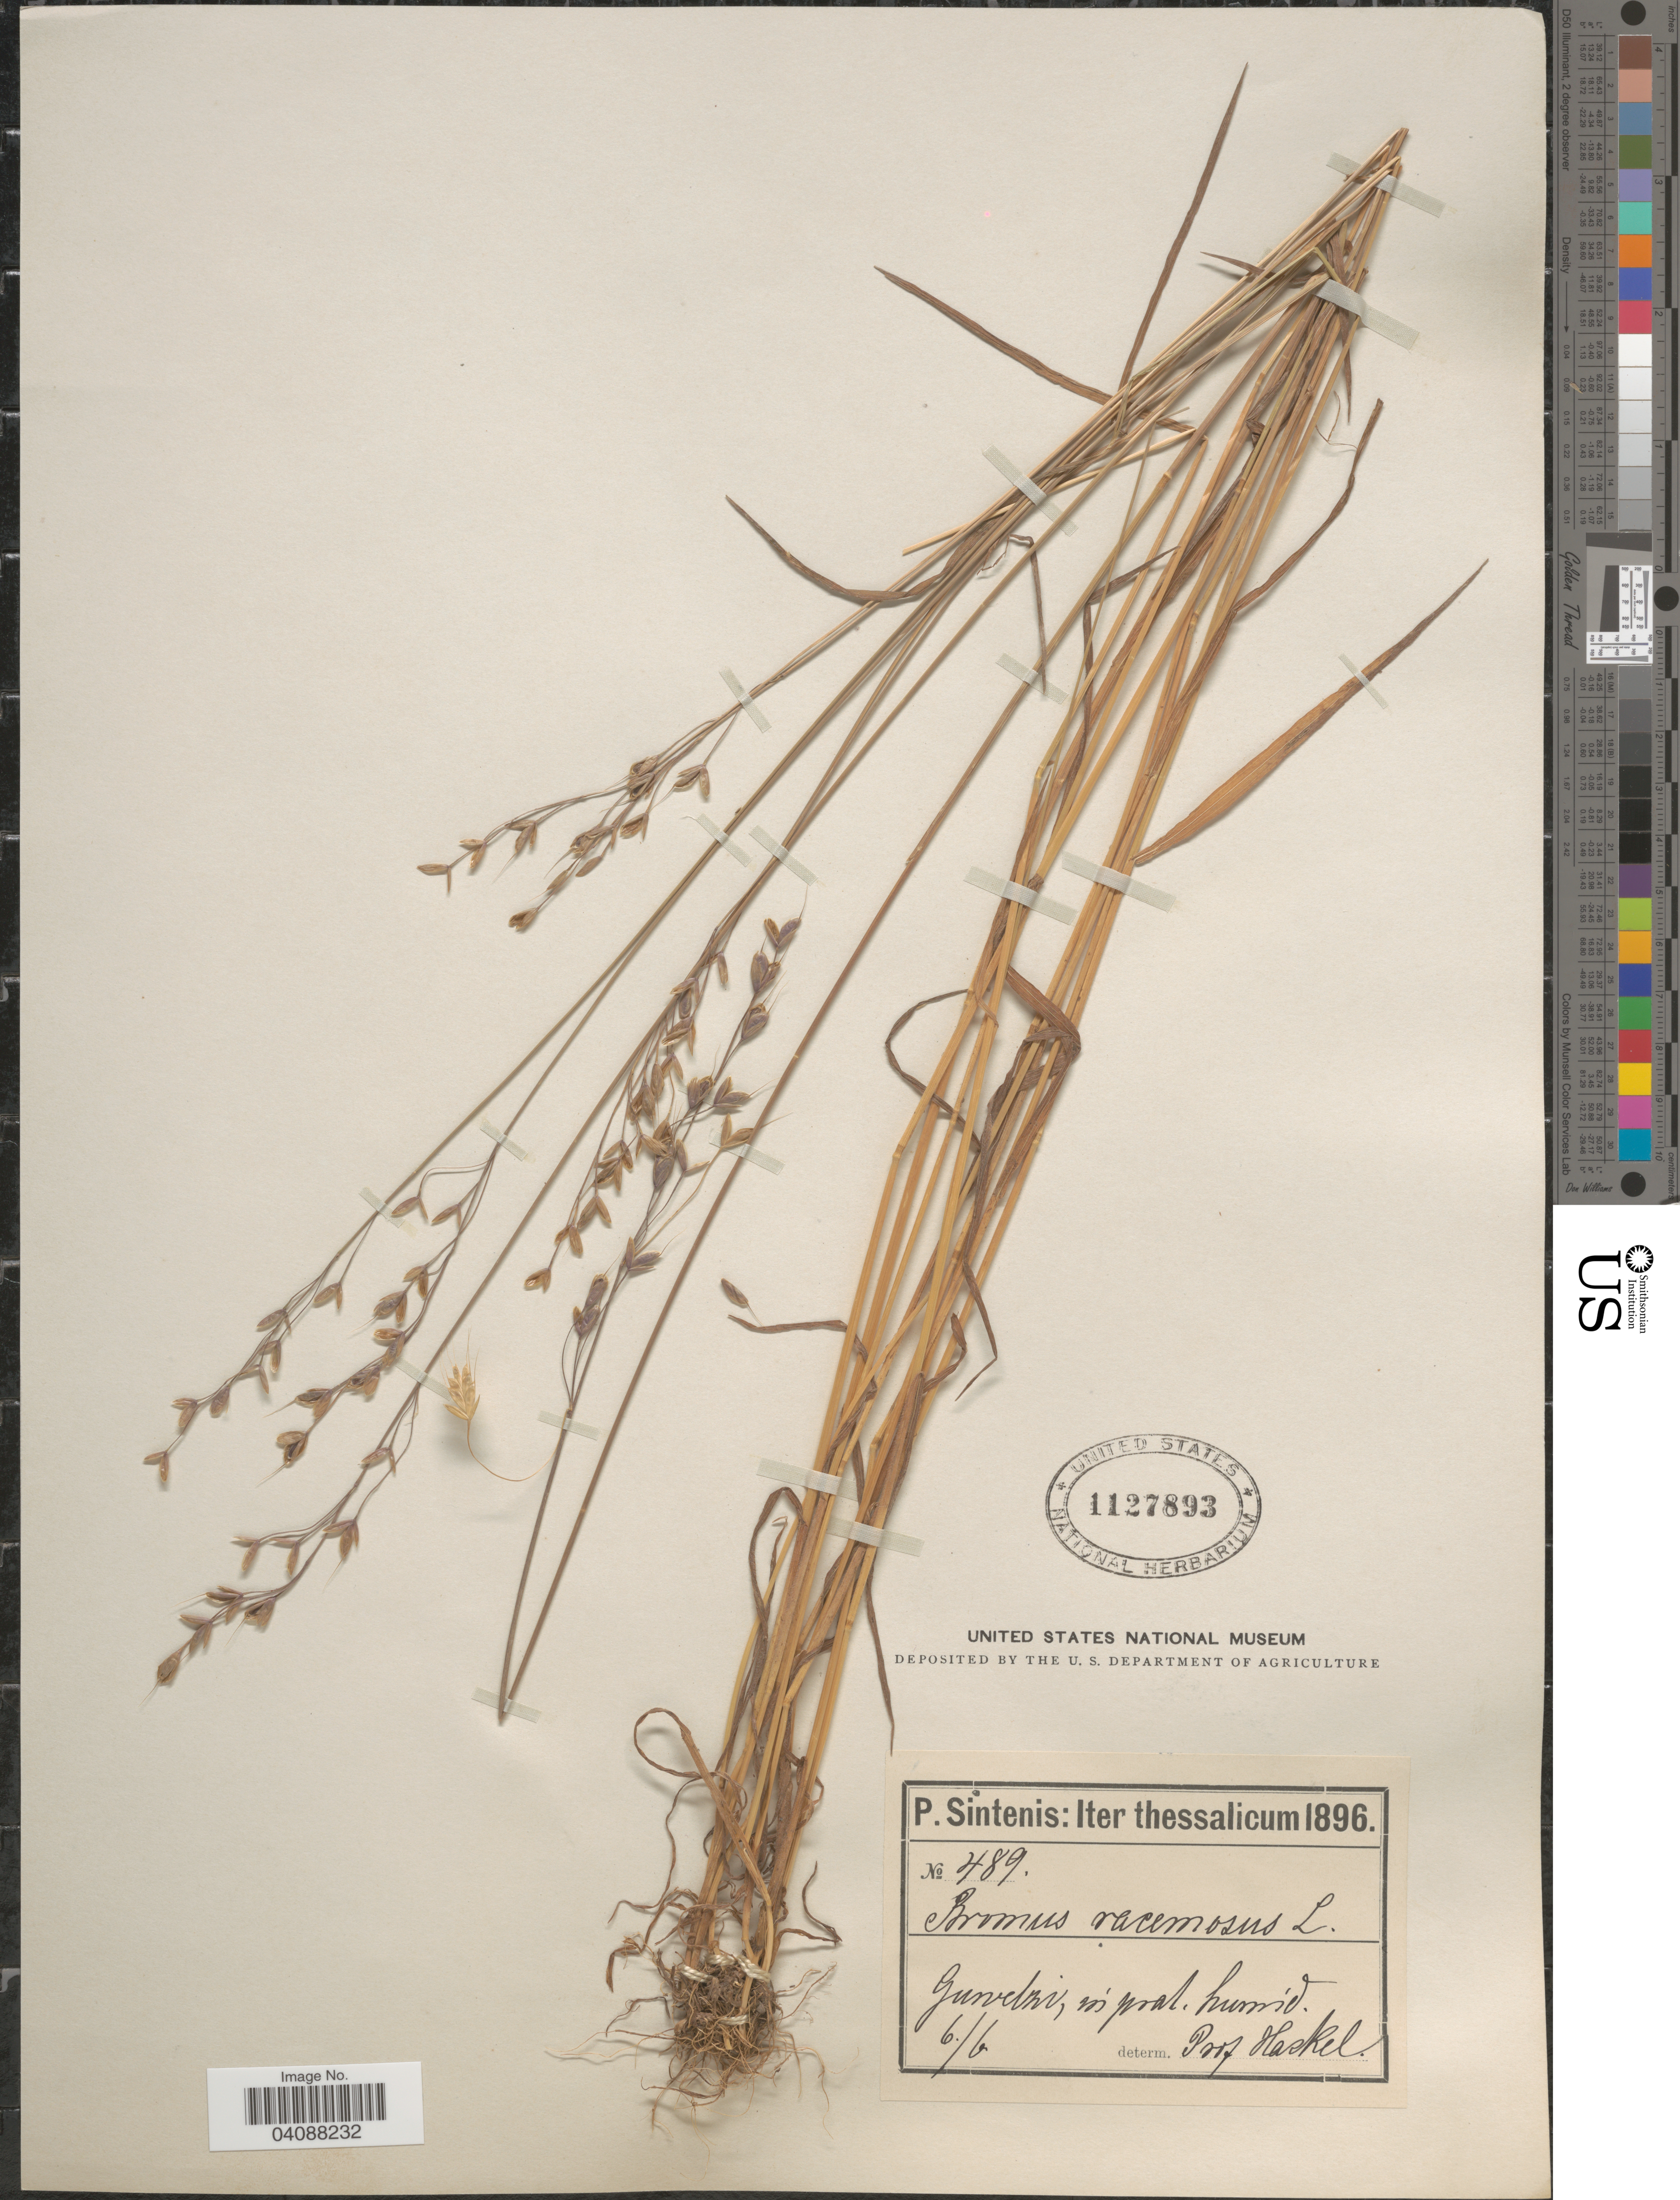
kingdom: Plantae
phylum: Tracheophyta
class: Liliopsida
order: Poales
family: Poaceae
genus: Bromus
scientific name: Bromus racemosus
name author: L.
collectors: P. Sintenis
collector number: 489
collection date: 1896-06-06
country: Greece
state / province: Thessaly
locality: Iter thessalicum 1896. Gunvelzi, in prat. humid.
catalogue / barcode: US 1127893